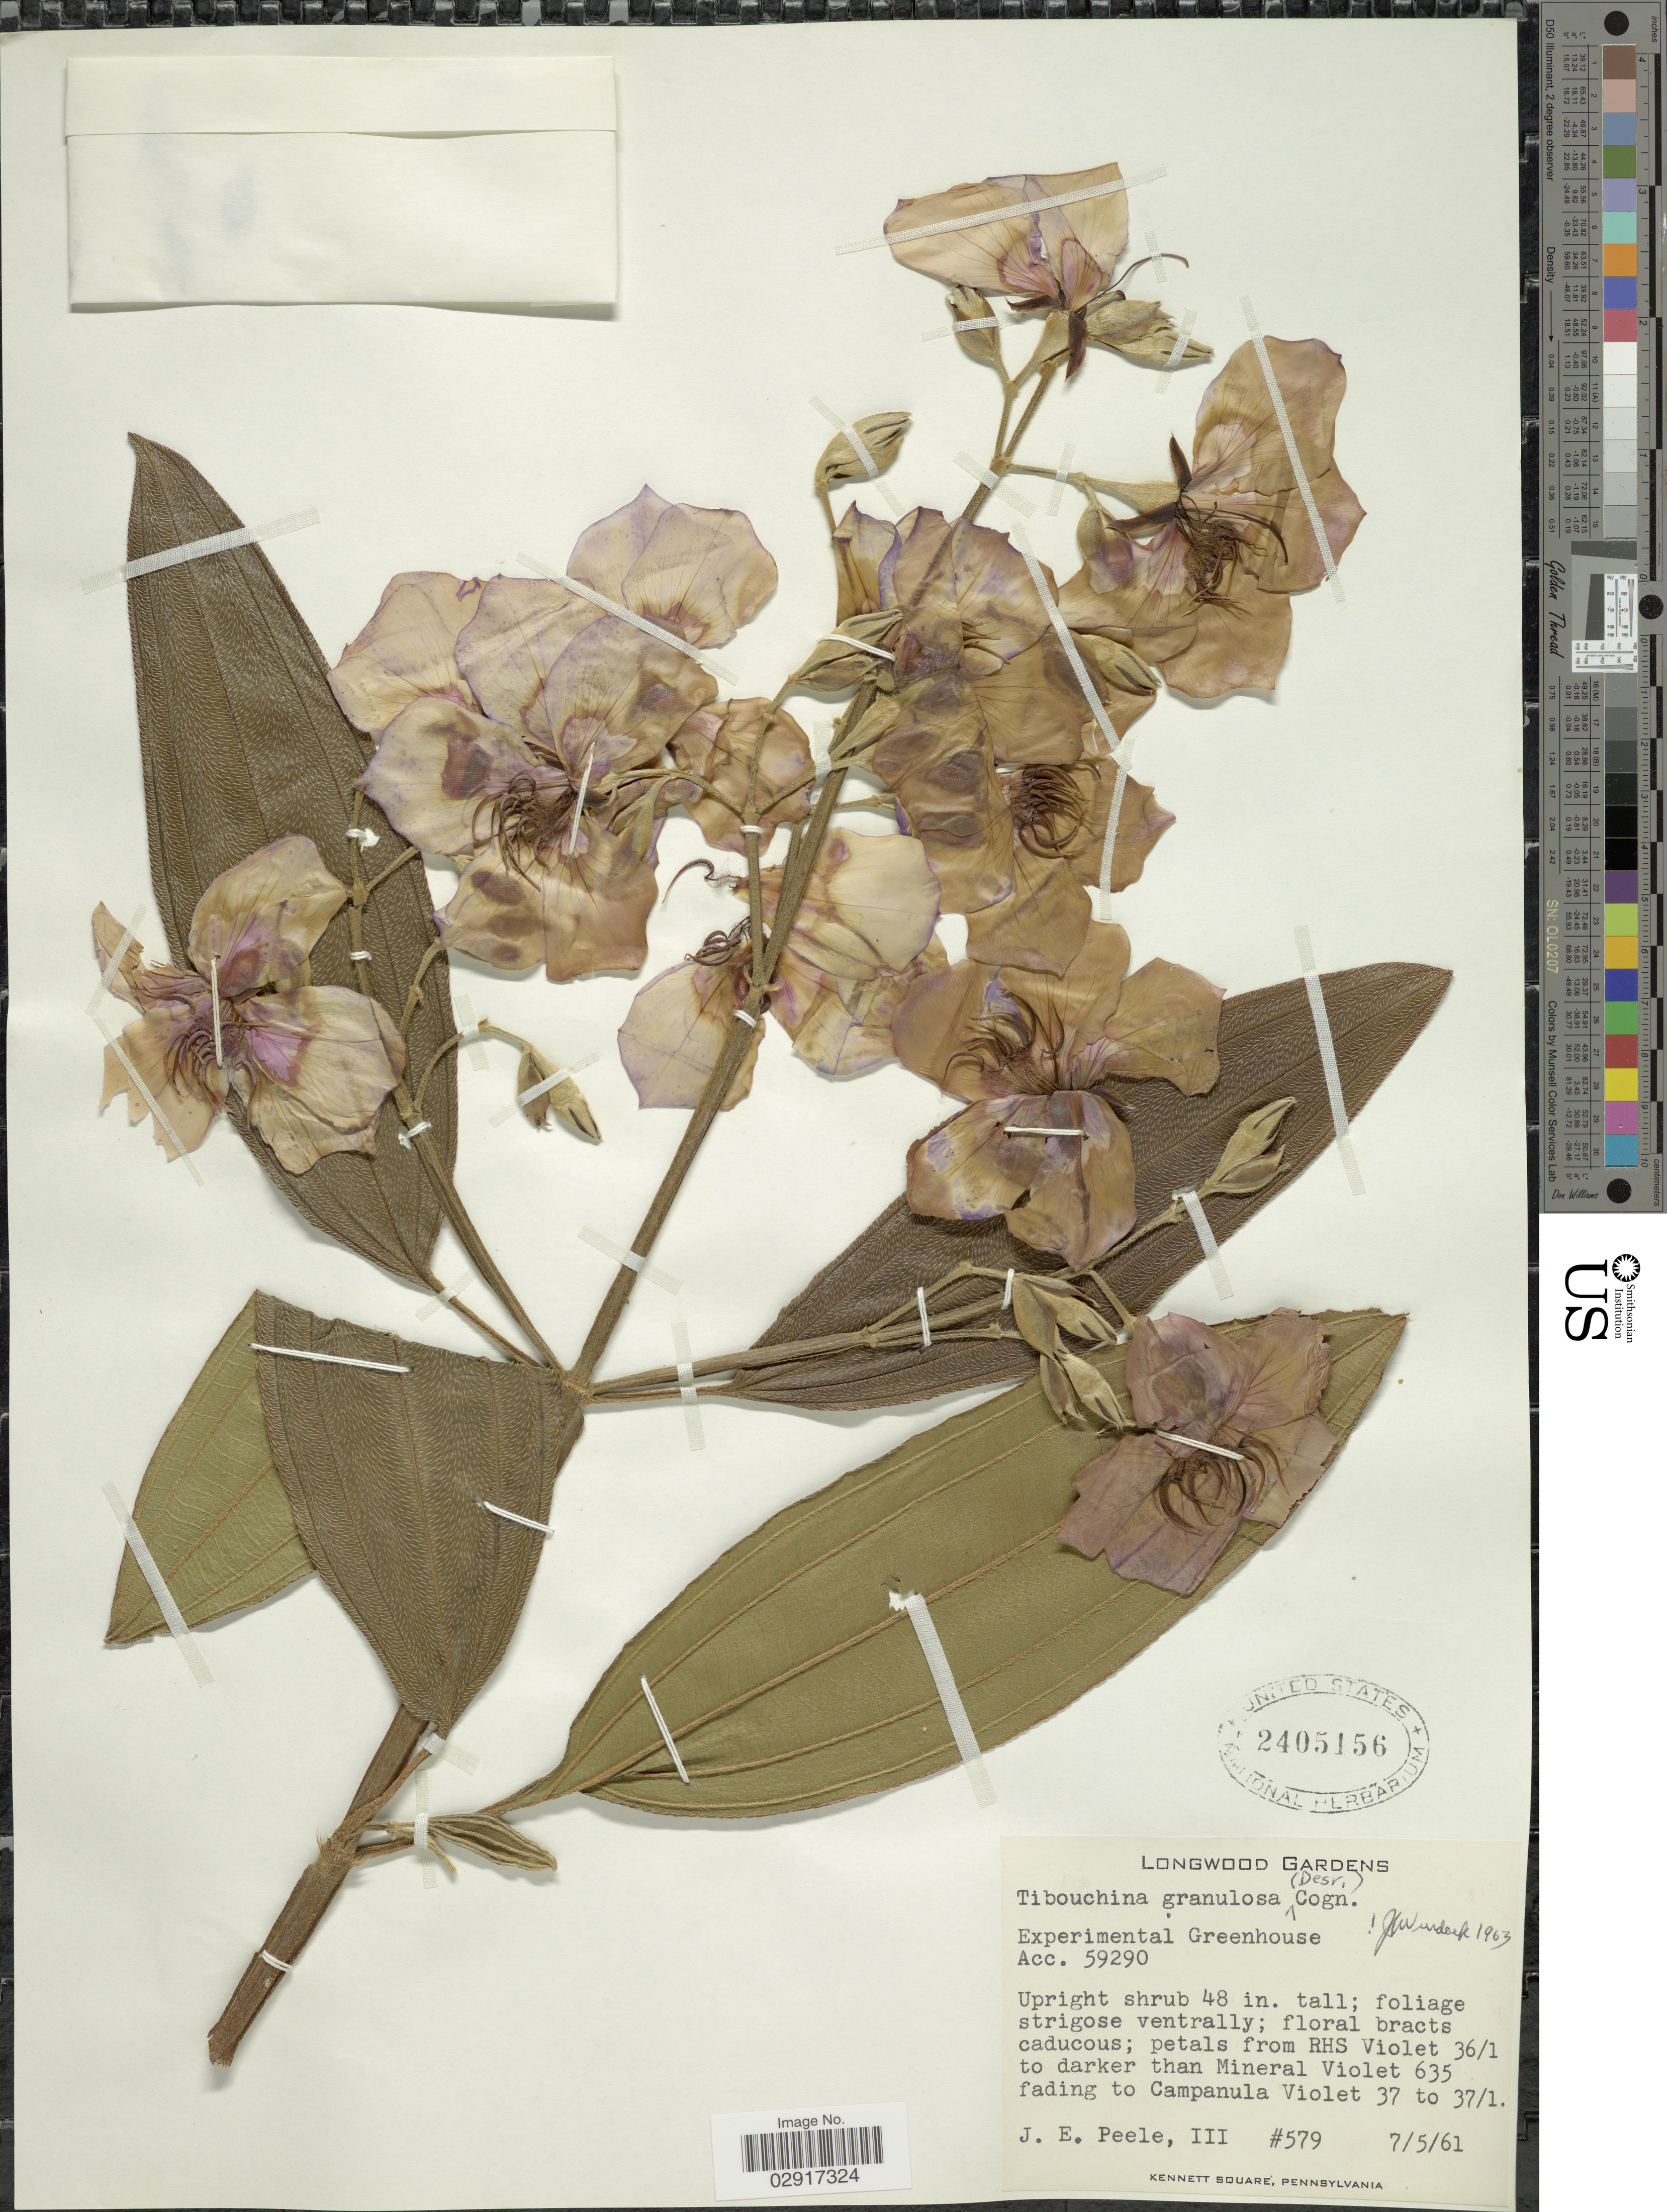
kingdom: Plantae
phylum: Tracheophyta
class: Magnoliopsida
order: Myrtales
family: Melastomataceae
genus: Pleroma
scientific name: Pleroma granulosum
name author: (Desr.) D. Don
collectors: J. Peele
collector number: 579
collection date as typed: Transcribed d/m/y: 7/5/61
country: United States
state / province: Pennsylvania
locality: Longwood Gardens. Experimental Greenhouse.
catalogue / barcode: US 2405156